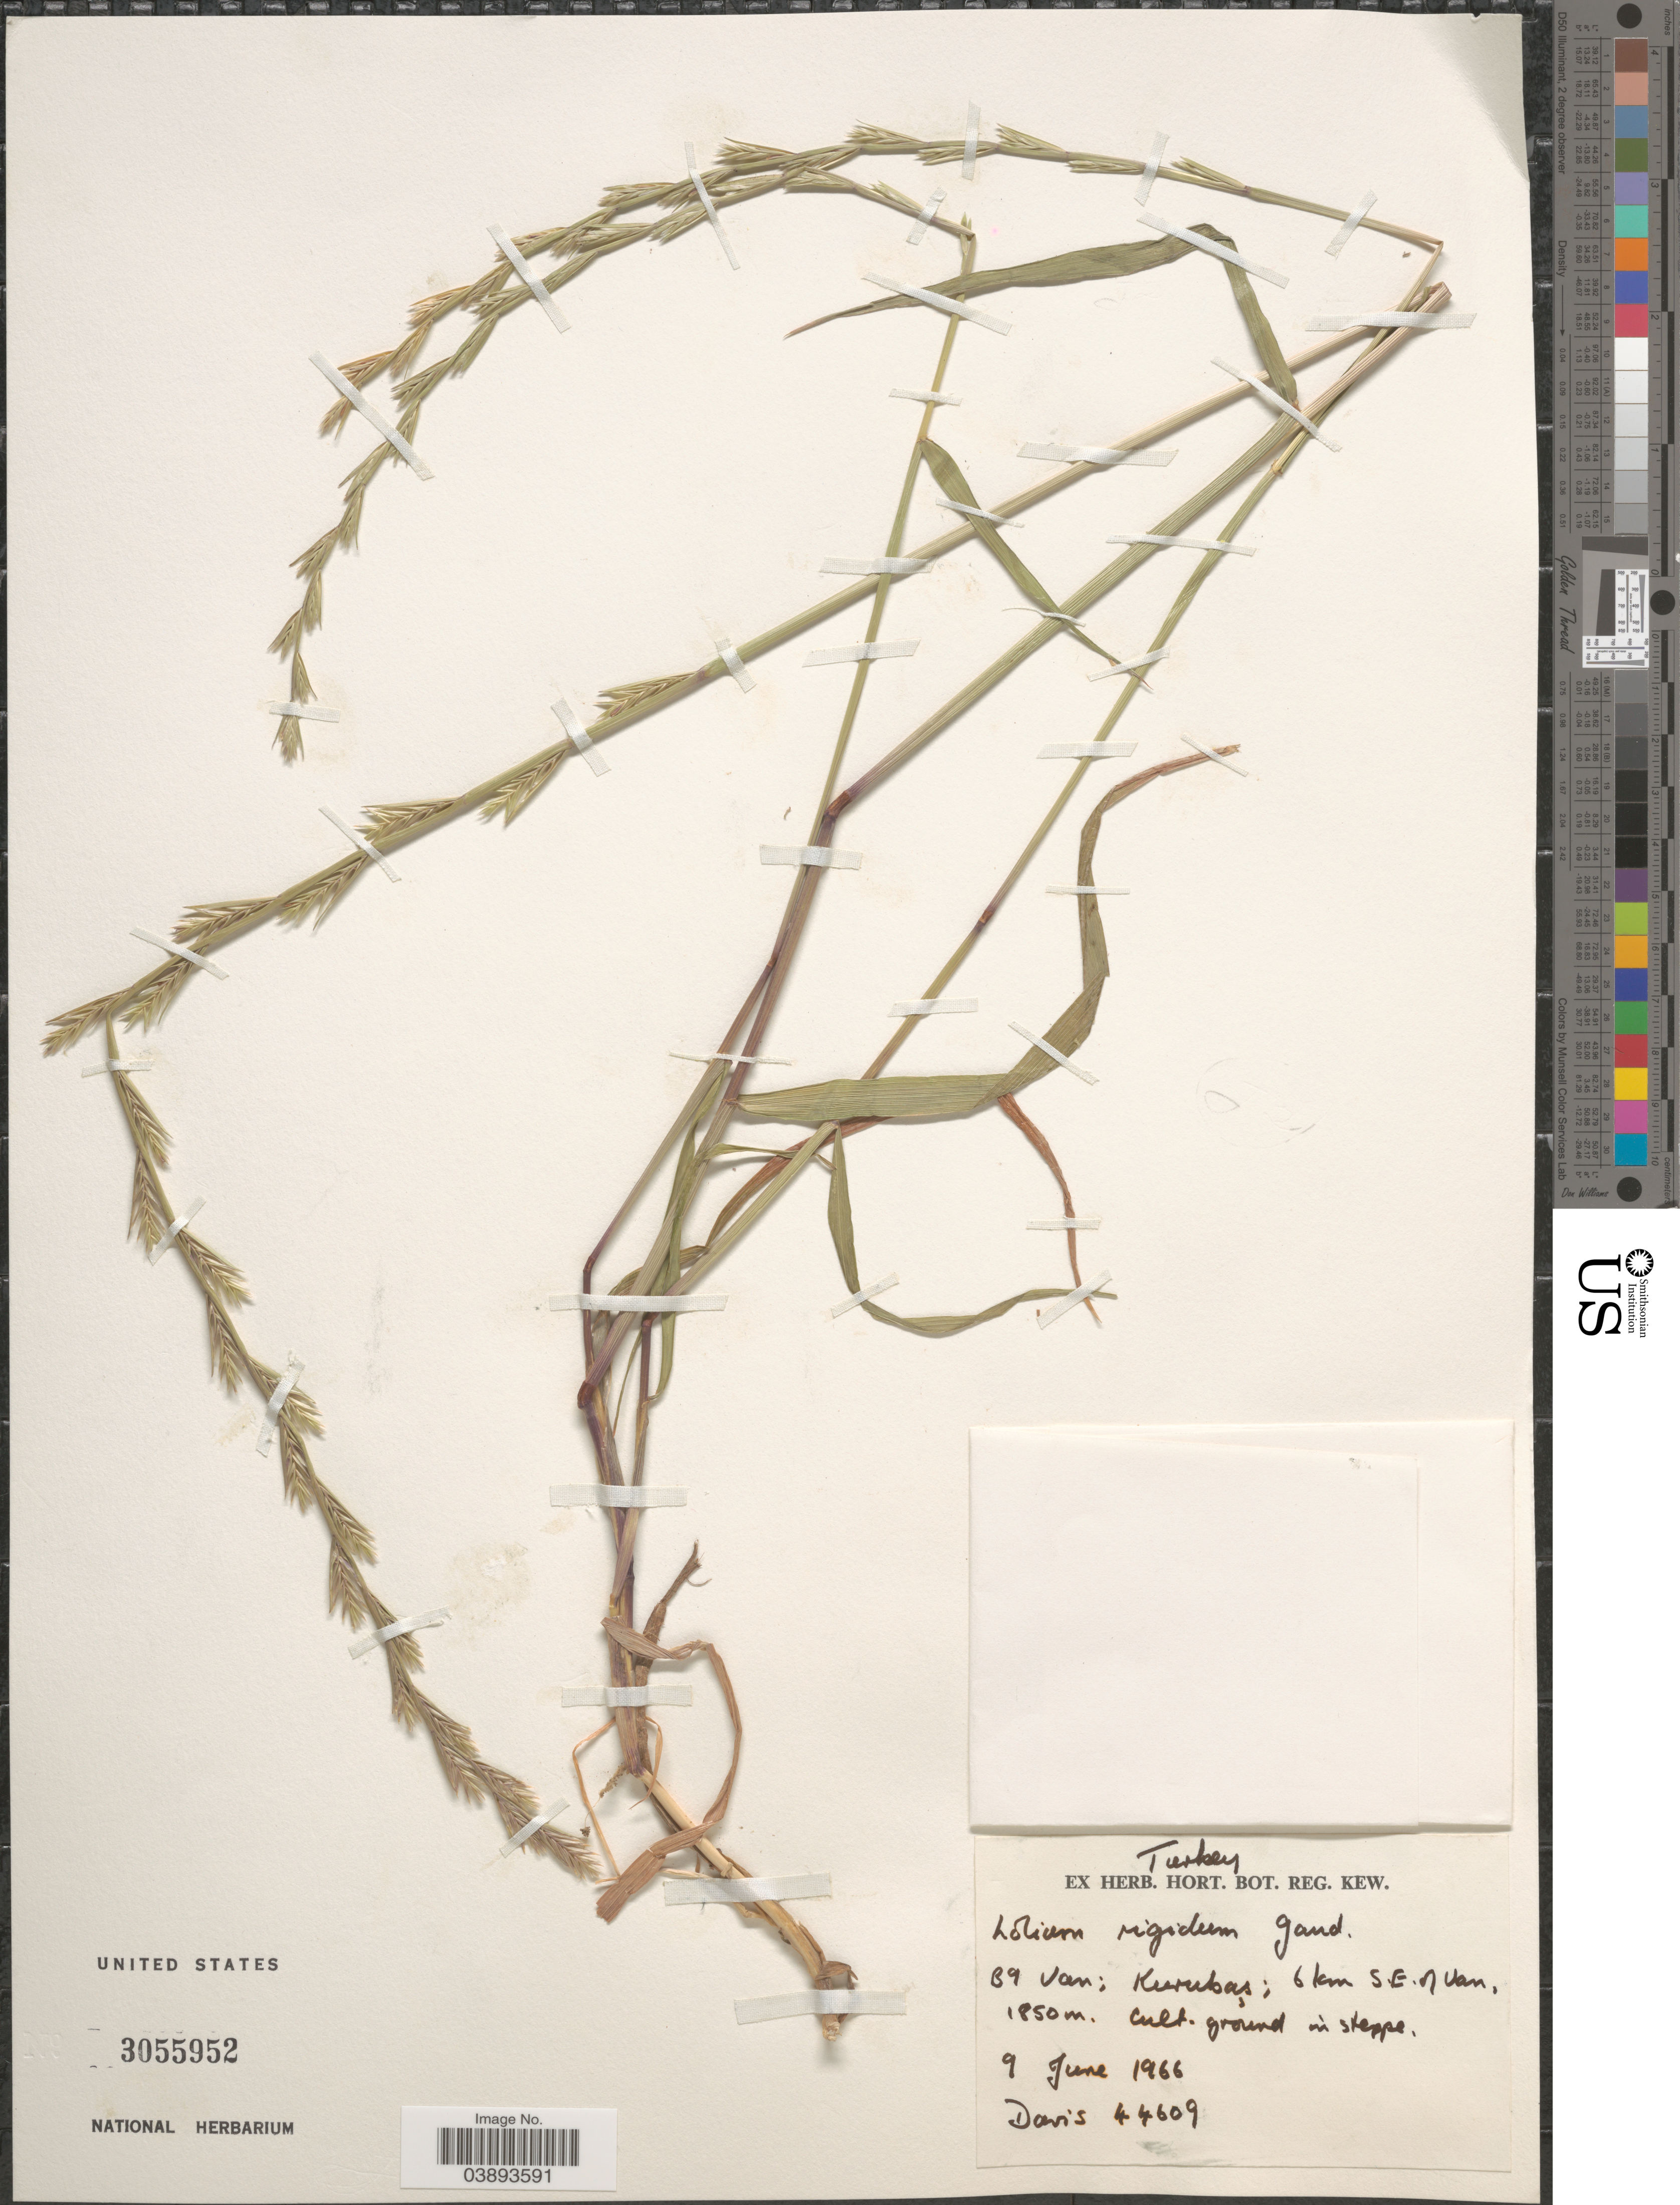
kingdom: Plantae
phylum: Tracheophyta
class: Liliopsida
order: Poales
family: Poaceae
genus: Lolium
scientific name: Lolium rigidum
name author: Gaudin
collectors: -. Davis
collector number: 44609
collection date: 1966-06-09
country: Turkey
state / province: Van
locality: B9 Van: Kurubas; 6 km S.E. of Van. Cult. ground in steppe.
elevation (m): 1850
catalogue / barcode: US 3055952